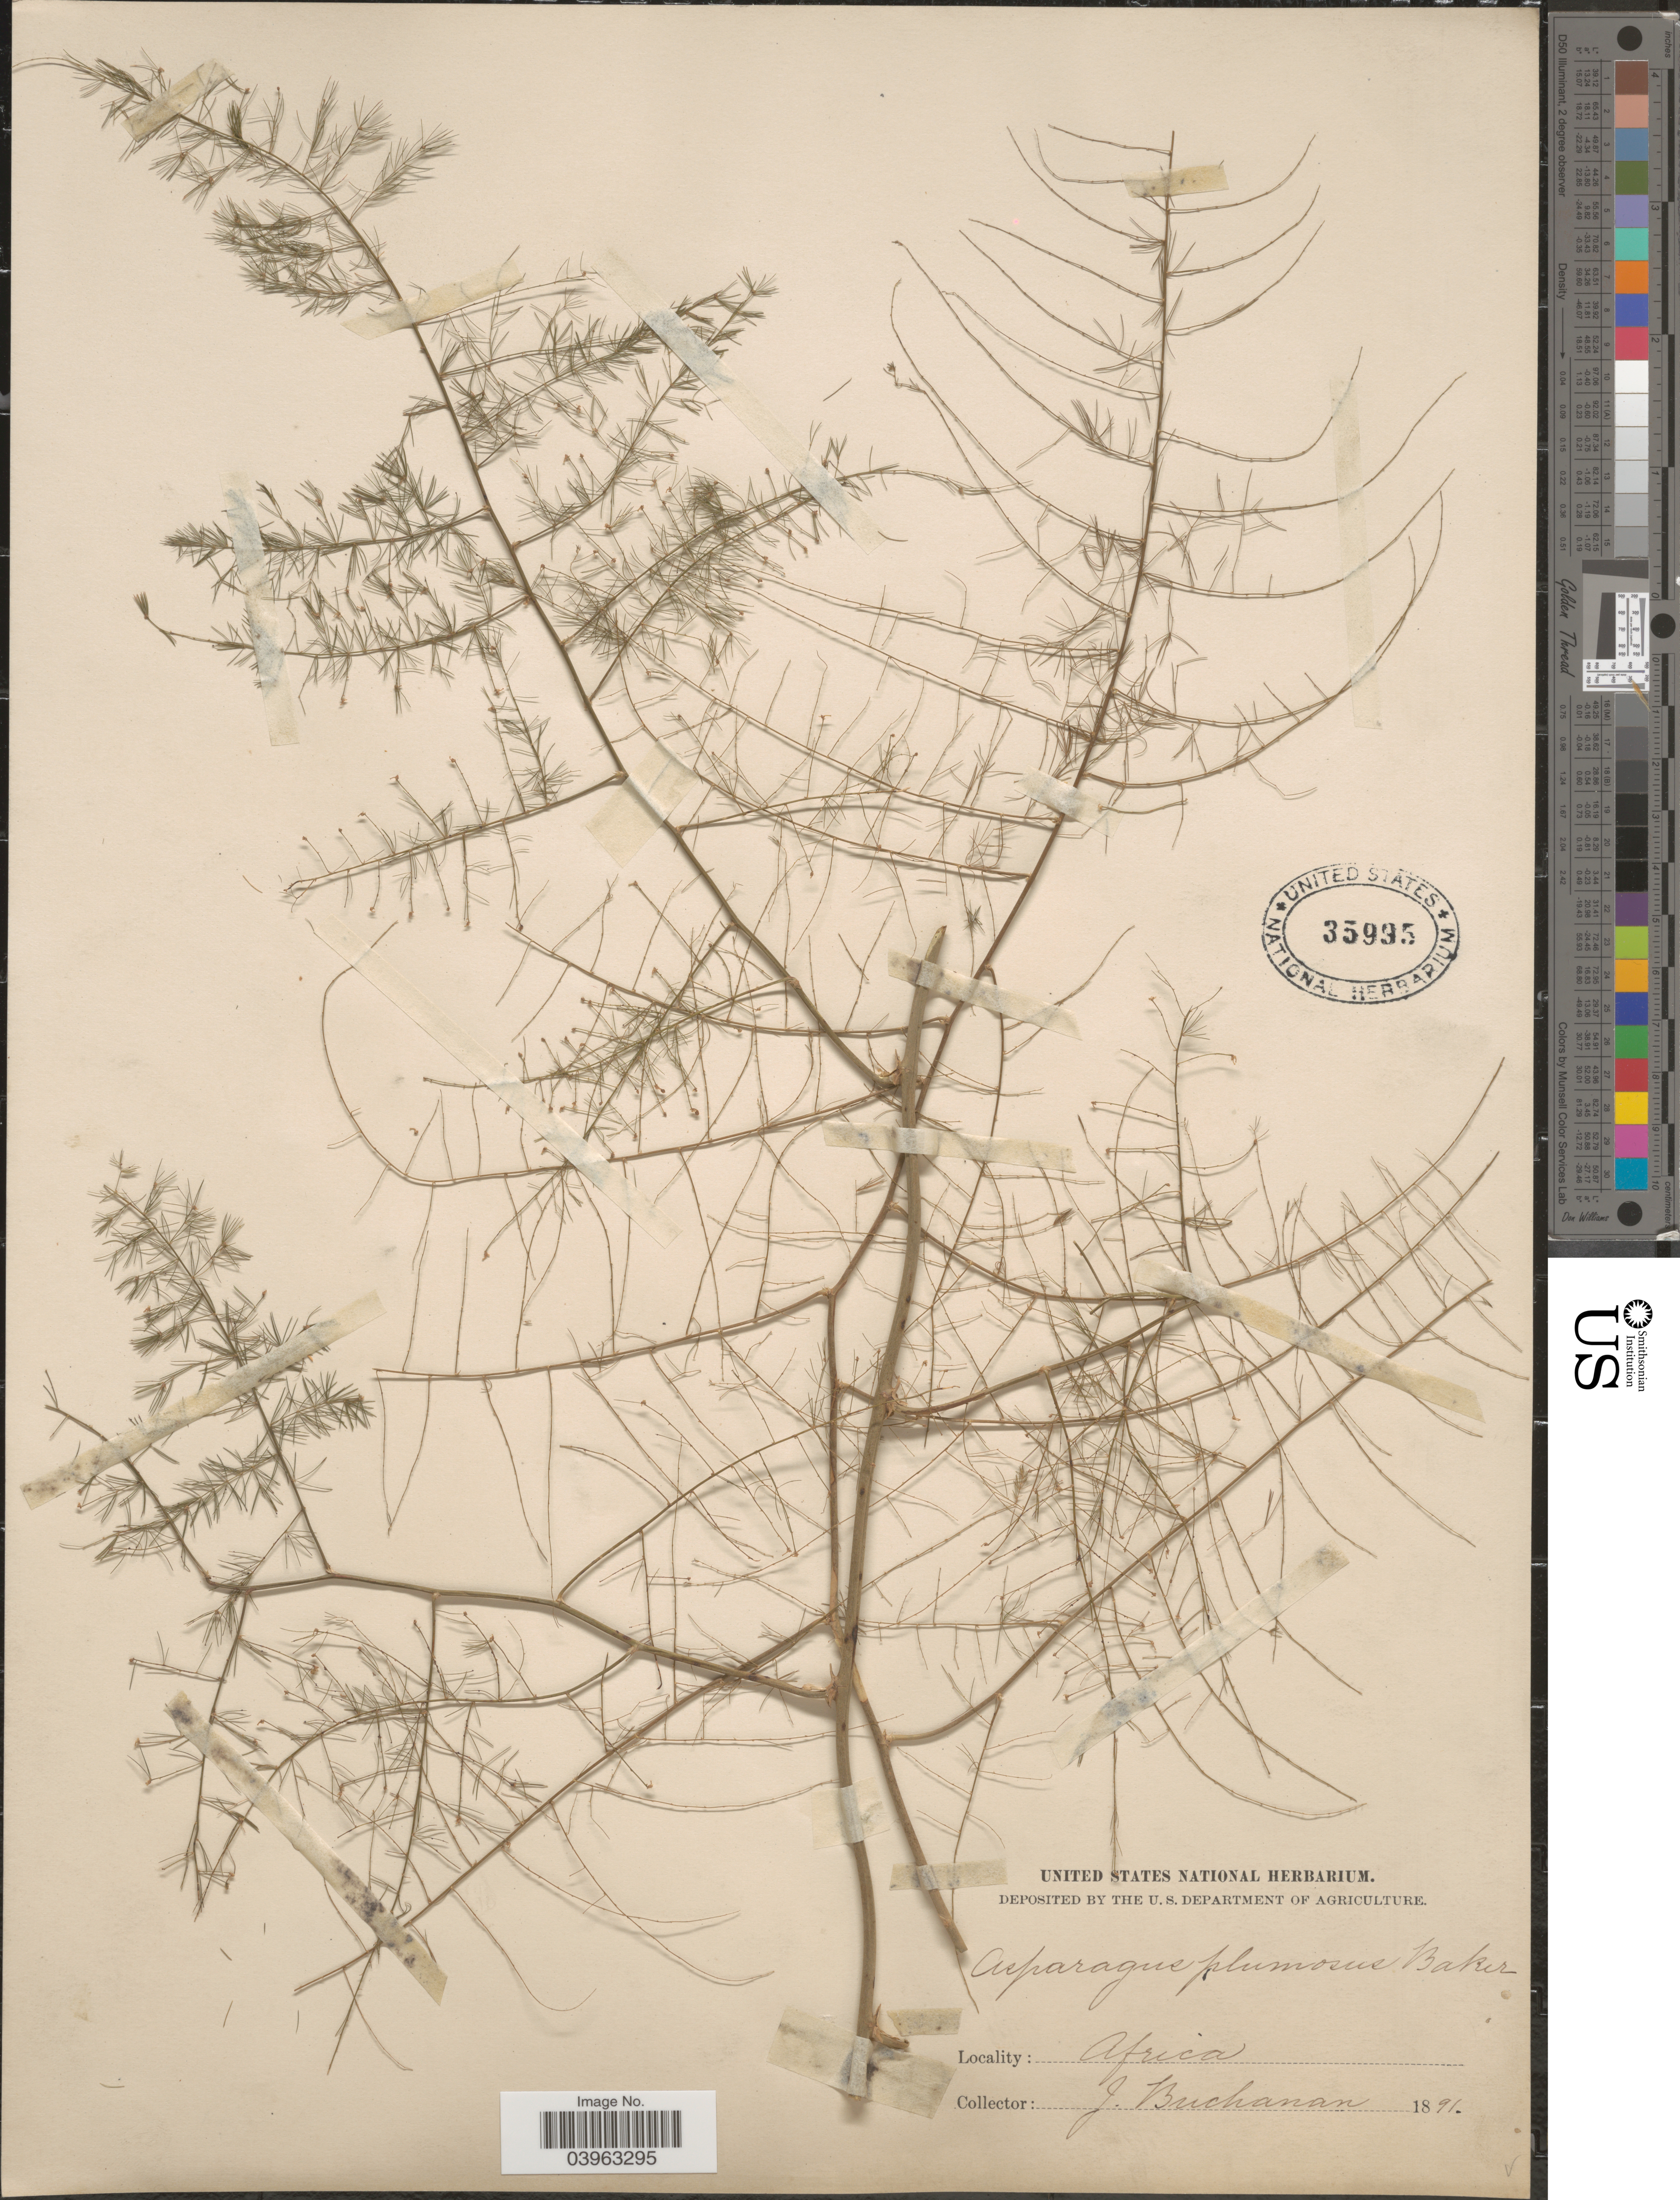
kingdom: Plantae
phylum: Tracheophyta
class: Liliopsida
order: Asparagales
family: Asparagaceae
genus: Asparagus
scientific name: Asparagus setaceus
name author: (Kunth) Jessop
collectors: J. Buchanan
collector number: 1470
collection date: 1891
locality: Africa.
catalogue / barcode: US 35995